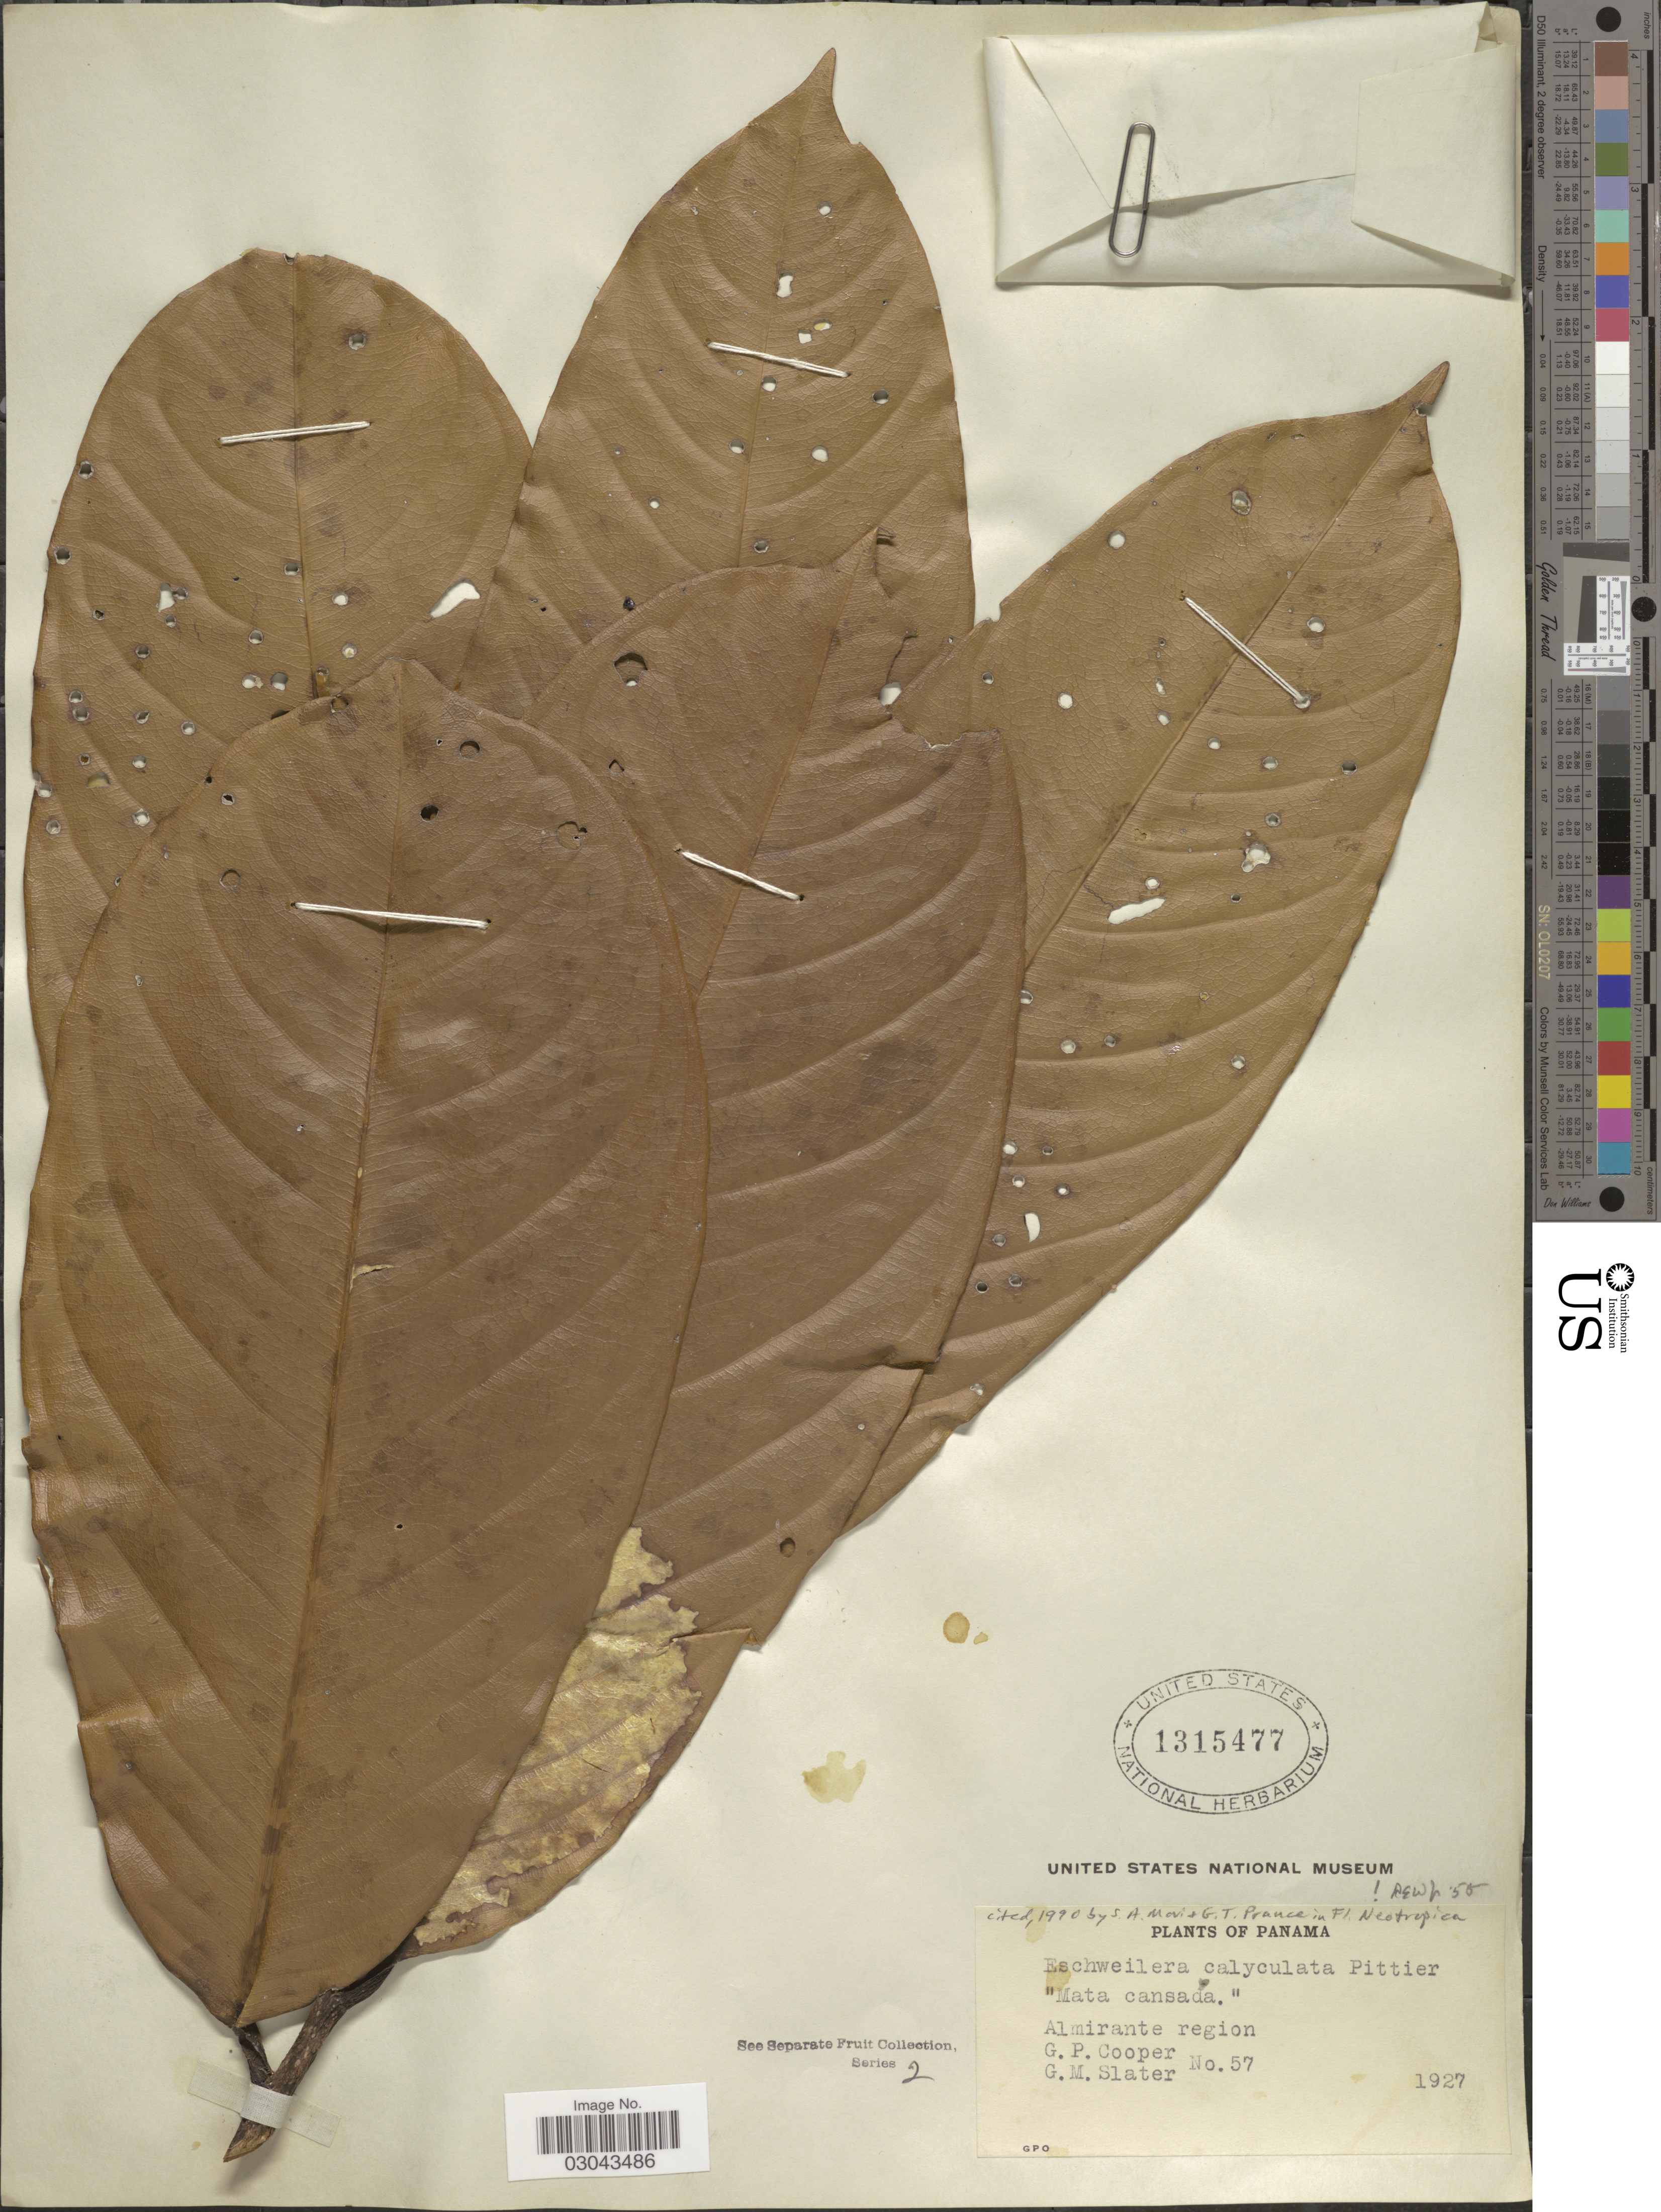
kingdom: Plantae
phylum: Tracheophyta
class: Magnoliopsida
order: Ericales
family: Lecythidaceae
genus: Eschweilera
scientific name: Eschweilera calyculata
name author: Pittier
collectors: G. Cooper & G. Slater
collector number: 57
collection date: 1927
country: Panama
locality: Almirante region.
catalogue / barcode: US 1315477